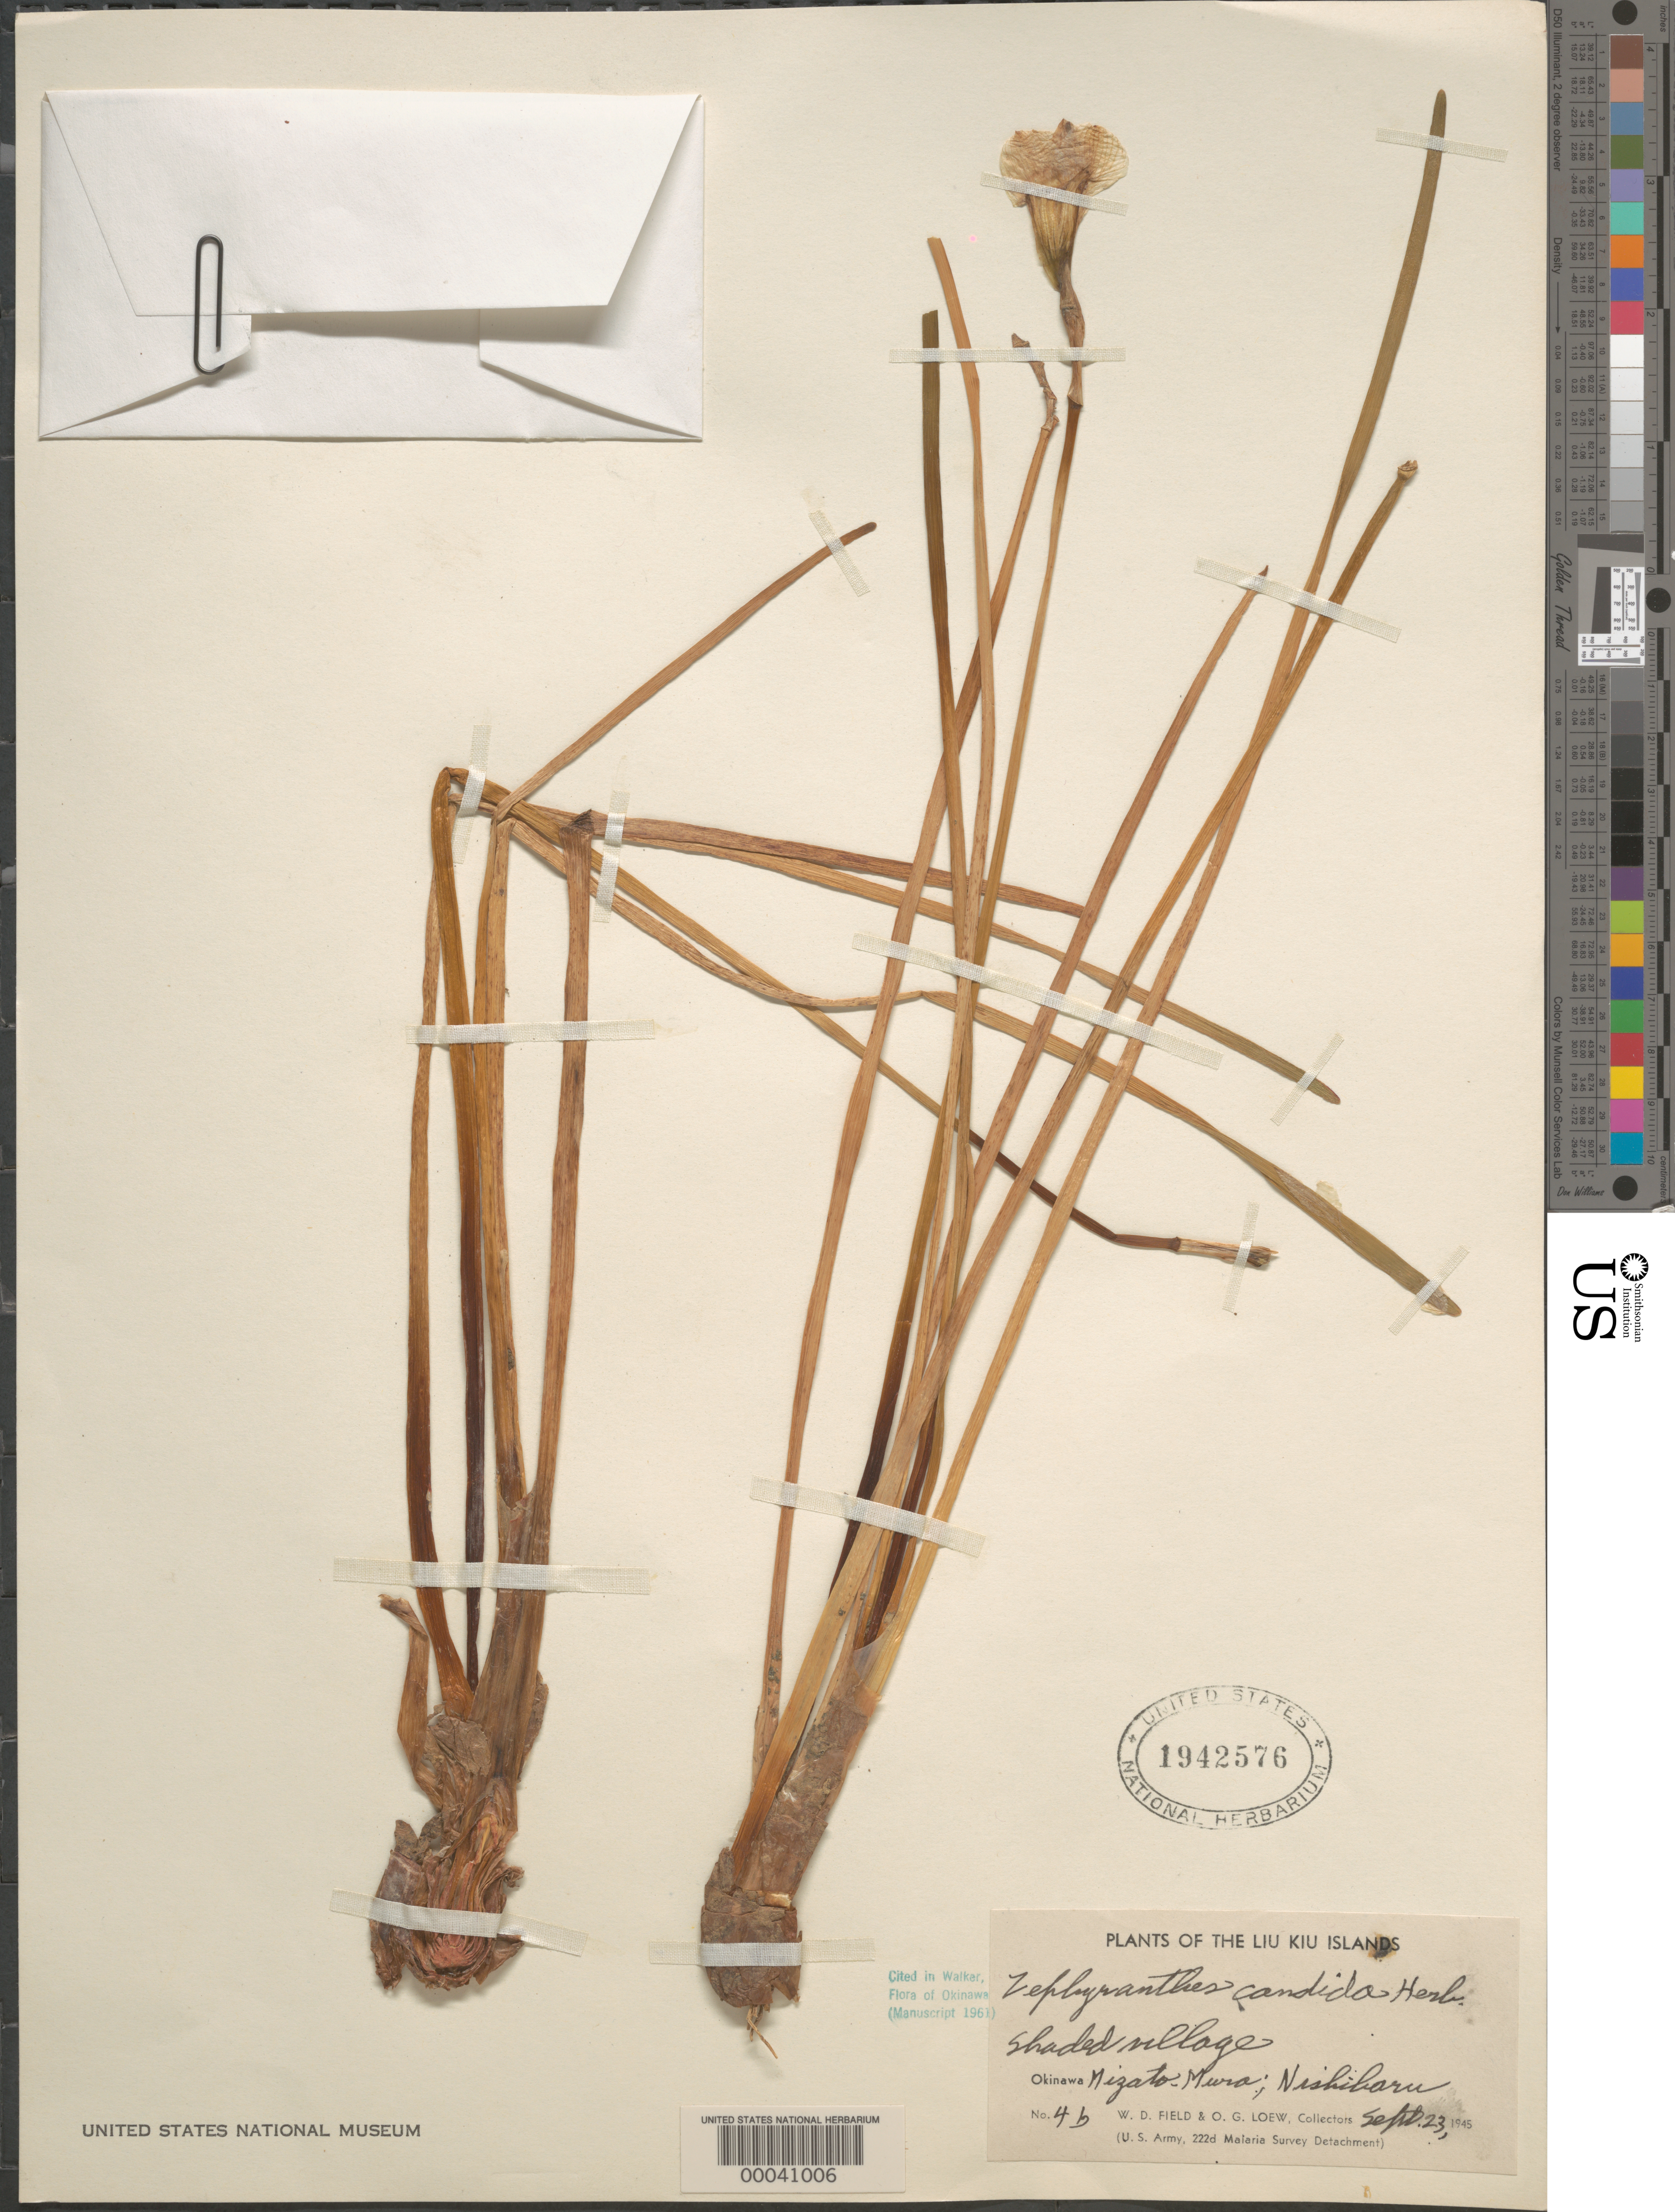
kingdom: Plantae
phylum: Tracheophyta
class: Liliopsida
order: Asparagales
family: Amaryllidaceae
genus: Zephyranthes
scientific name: Zephyranthes candida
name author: (Lindl.) Herb.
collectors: W. D. Field & O. G. Loew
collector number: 4b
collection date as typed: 23 Sep 1945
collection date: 1945-09-23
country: Japan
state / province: Okinawa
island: Okinawa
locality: Mizato-mura, nishibaru [Okinawa Is.]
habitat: Shaded village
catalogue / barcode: US 1942576